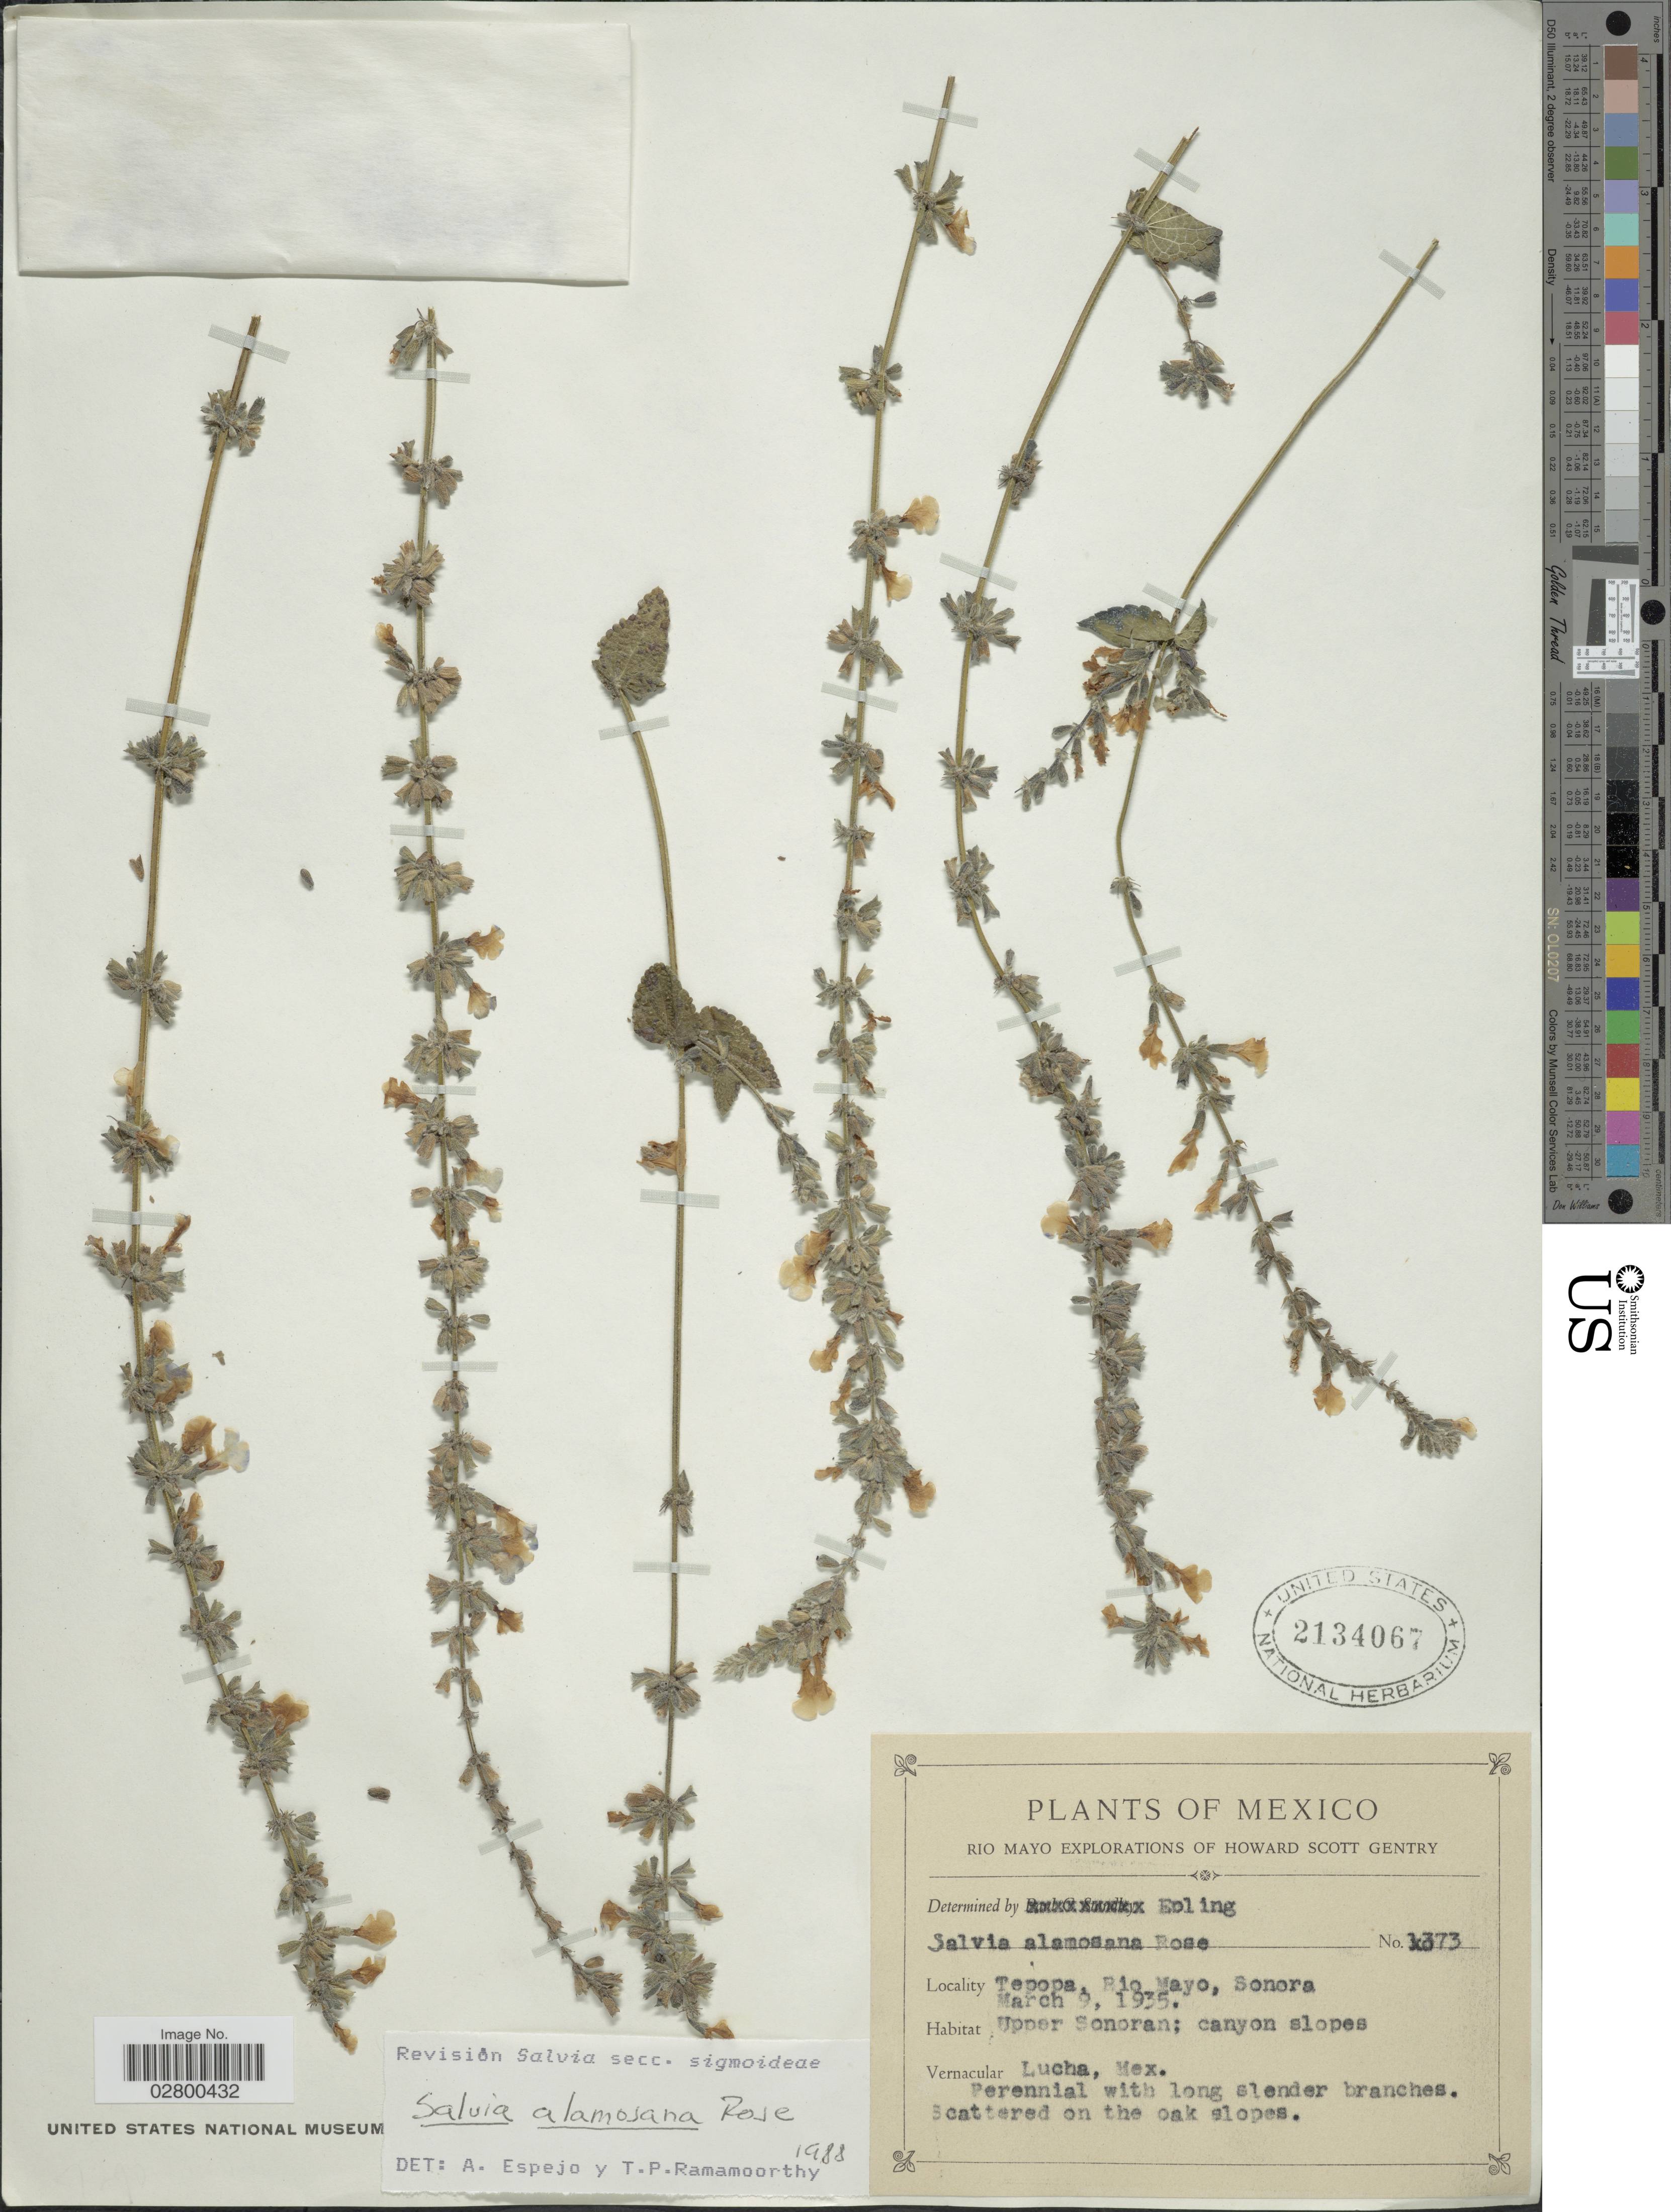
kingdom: Plantae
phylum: Tracheophyta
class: Magnoliopsida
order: Lamiales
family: Lamiaceae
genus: Salvia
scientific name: Salvia alamosana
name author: Rose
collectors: H. S. Gentry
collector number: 1373*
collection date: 1935-03-09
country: Mexico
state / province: Sonora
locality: Tepopa, Rio Mayo, Sonora, Upper Sonora; canyon slopes.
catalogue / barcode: US 2134067